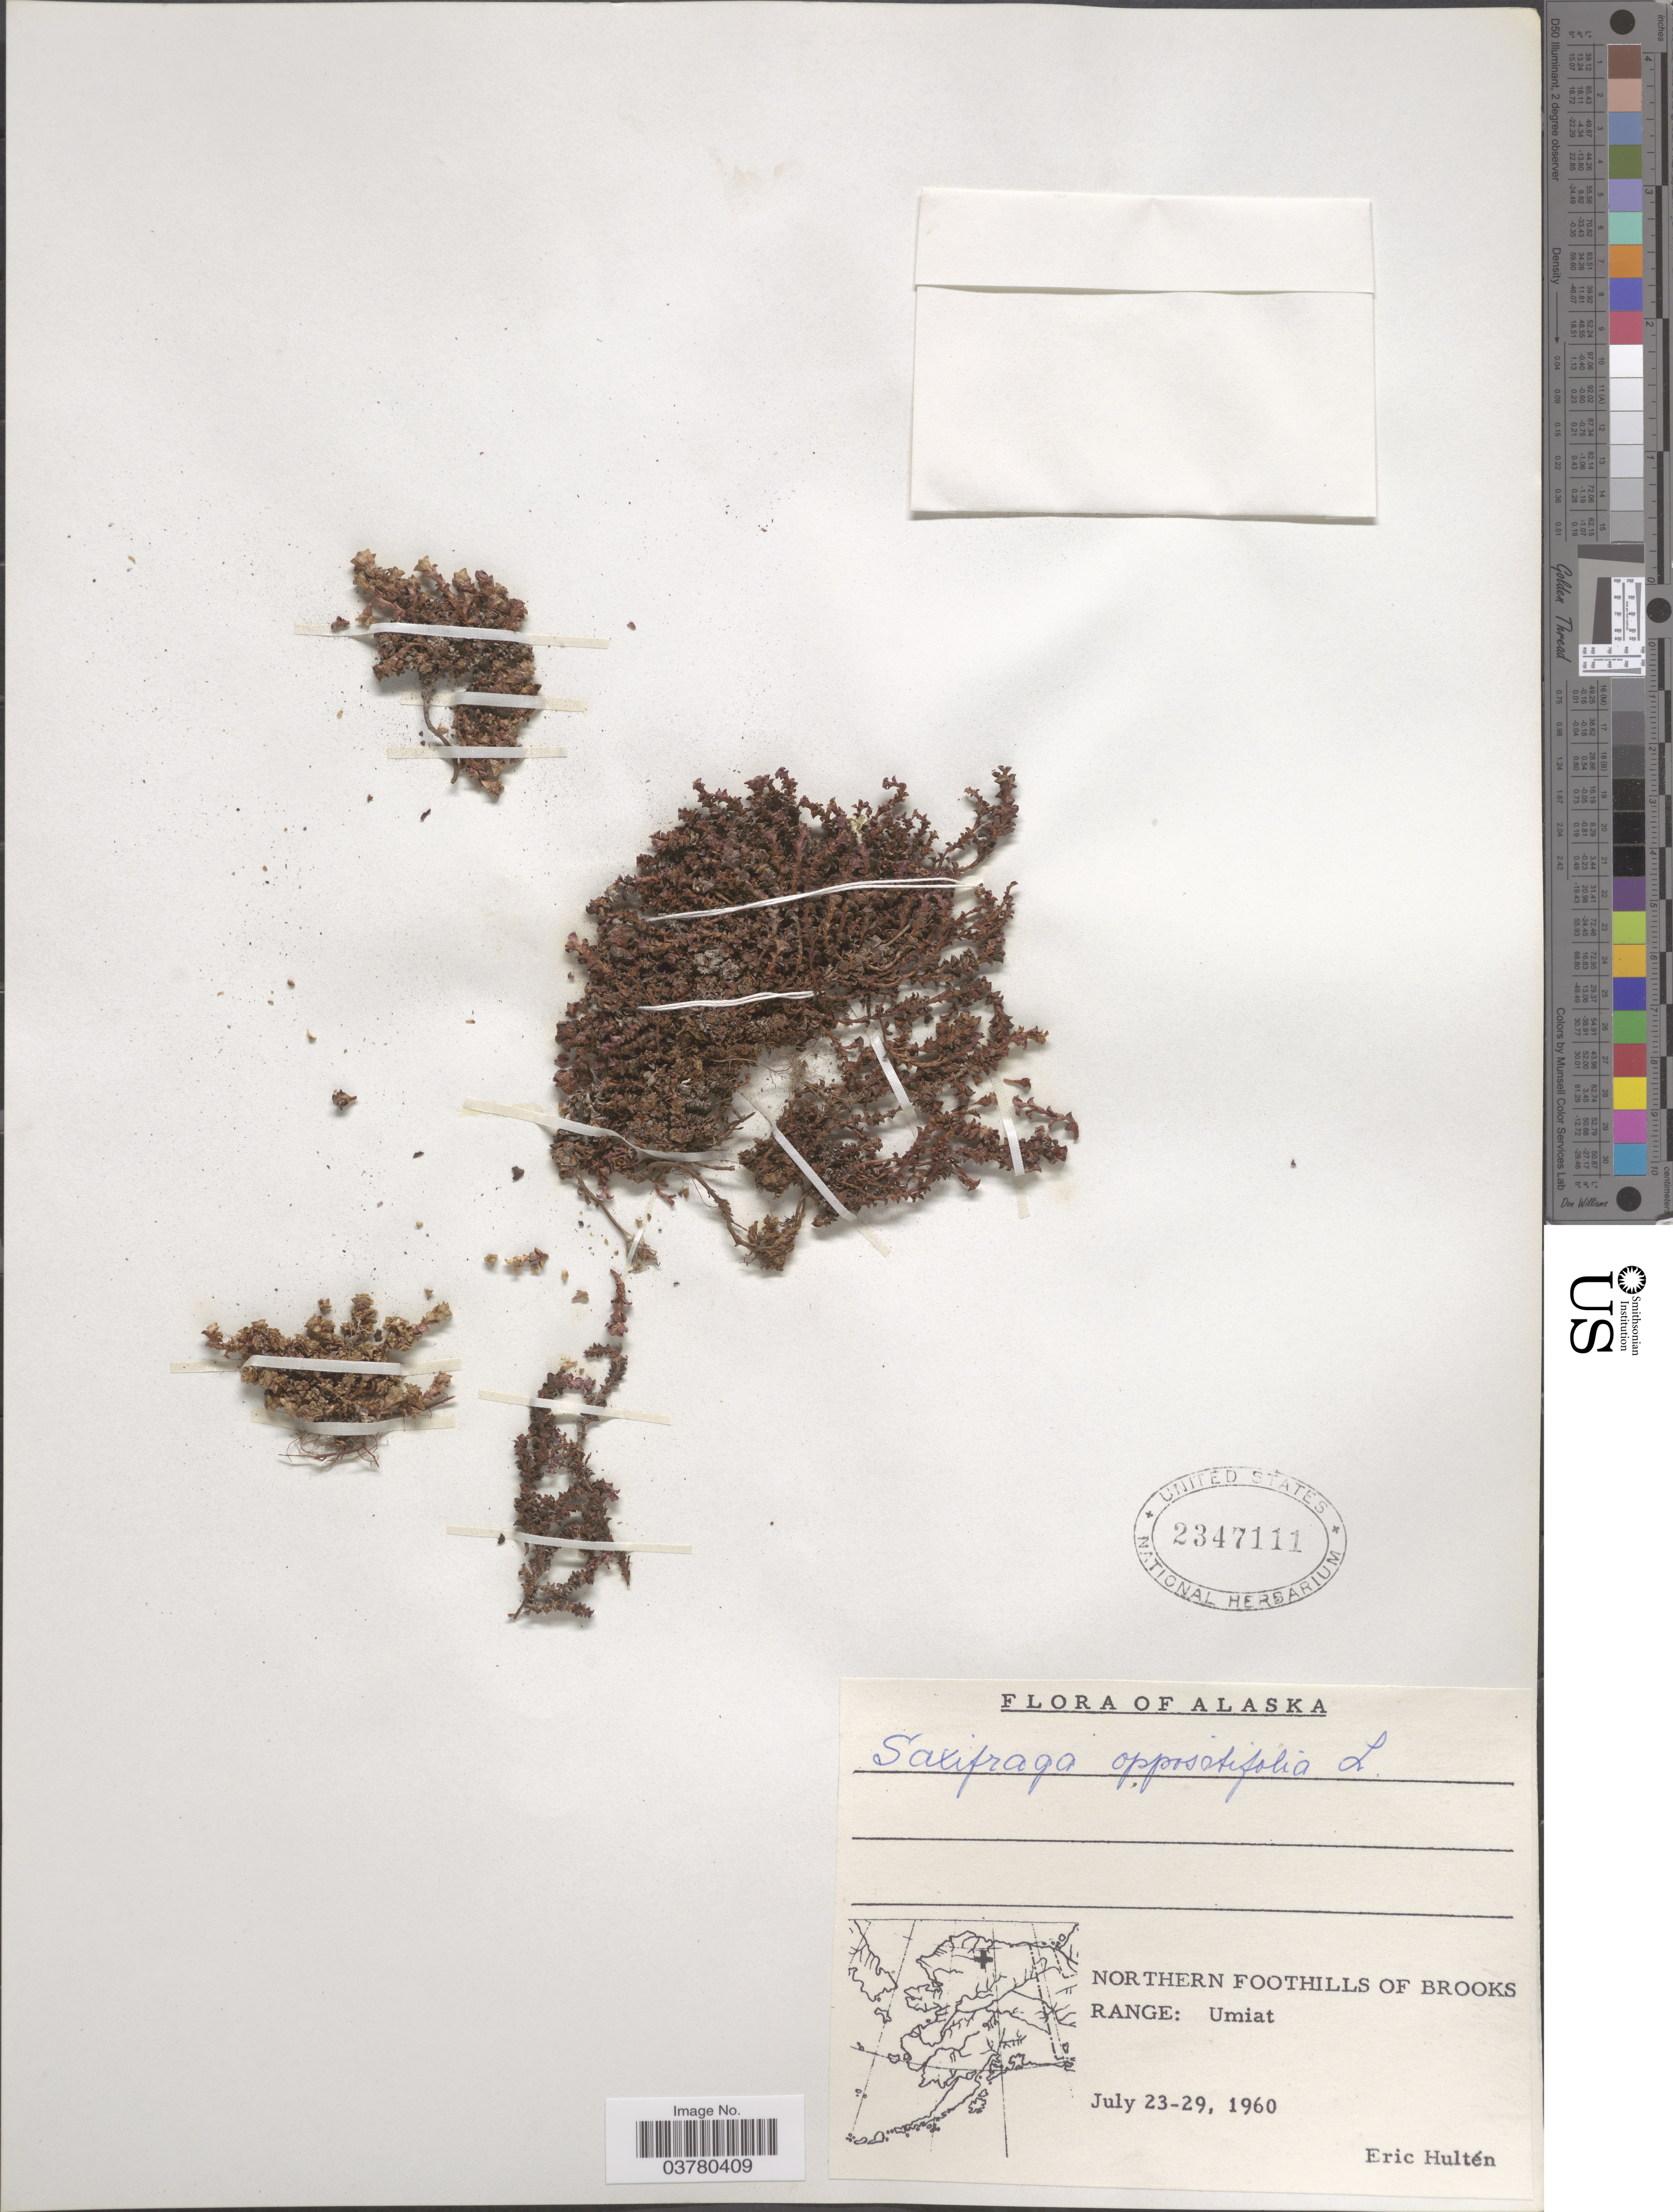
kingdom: Plantae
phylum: Tracheophyta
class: Magnoliopsida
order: Saxifragales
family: Saxifragaceae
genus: Saxifraga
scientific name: Saxifraga oppositifolia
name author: L.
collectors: E. G. Hultén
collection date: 1960-07-23/1960-07-29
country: United States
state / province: Alaska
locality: Northern Foothills of Brooks Range: Umiat.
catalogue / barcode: US 2347111